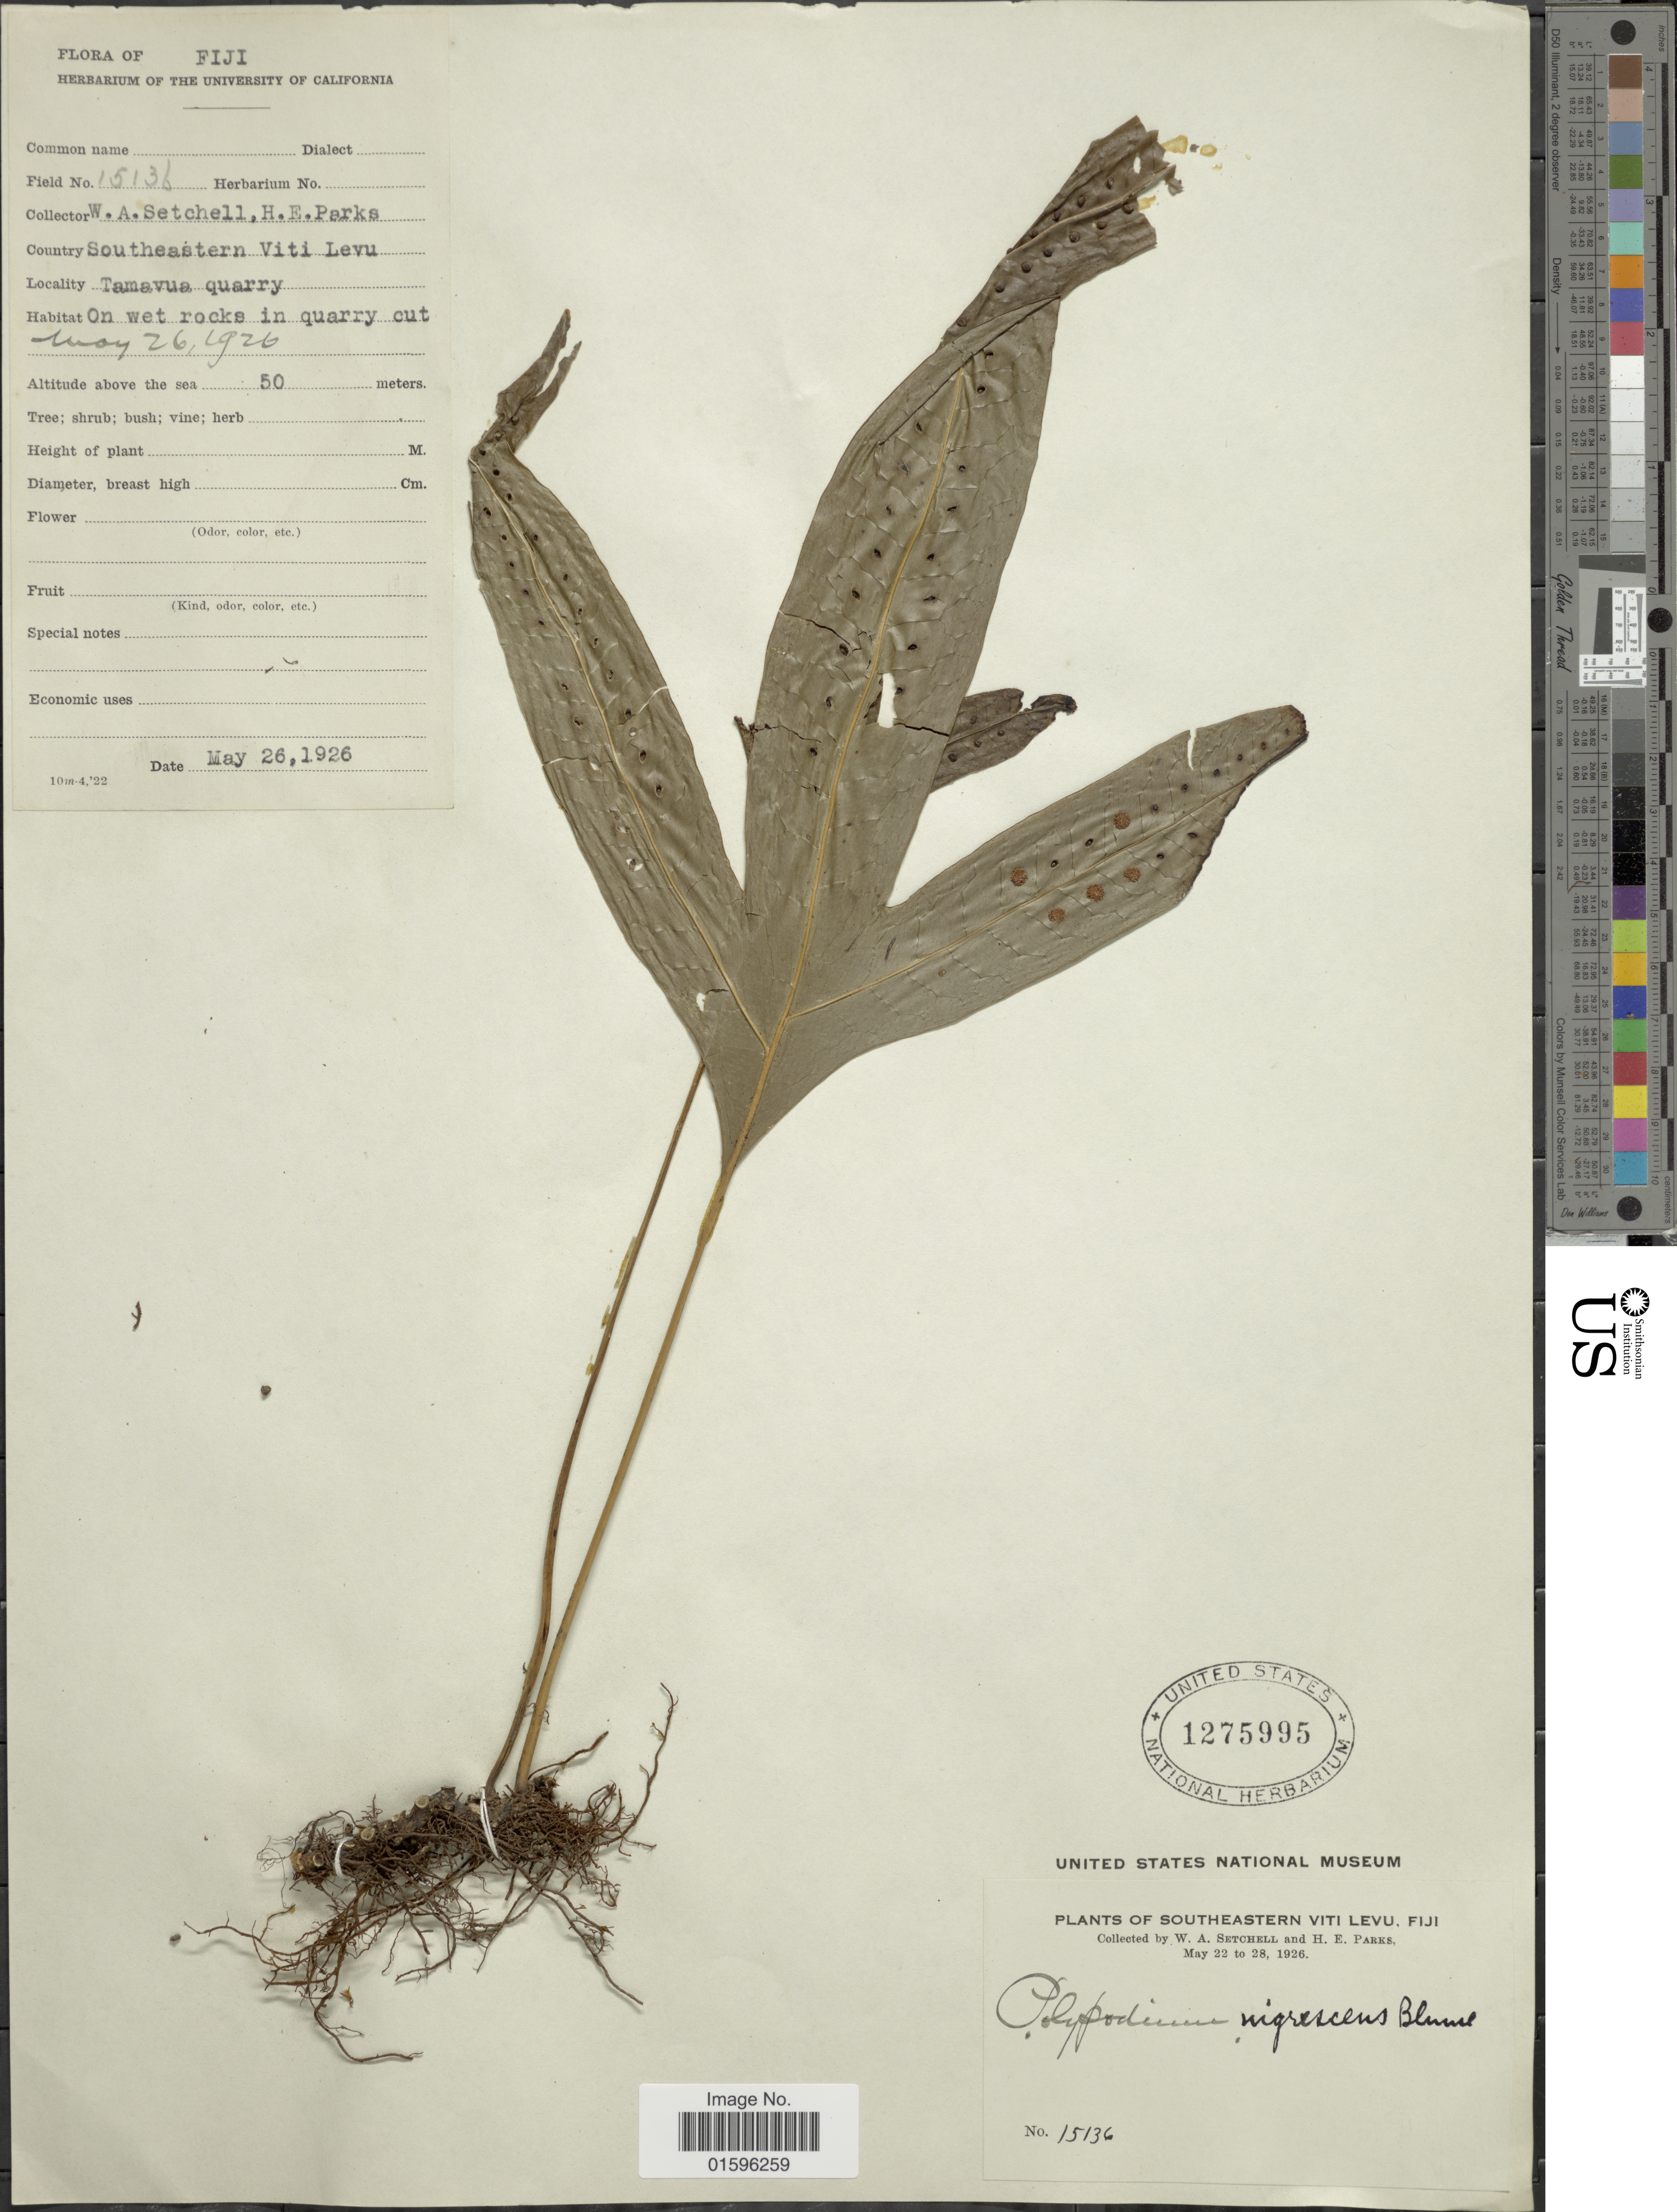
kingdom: Plantae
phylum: Tracheophyta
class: Polypodiopsida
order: Polypodiales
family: Polypodiaceae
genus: Polypodium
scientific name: Polypodium nigrescens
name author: Blume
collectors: W. Setchell & H. E. Parks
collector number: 15136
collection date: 1926-05-26/1926-05-28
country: Fiji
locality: Southeastern Viti Levu, Tamavua quarry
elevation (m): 50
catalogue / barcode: US 1275995